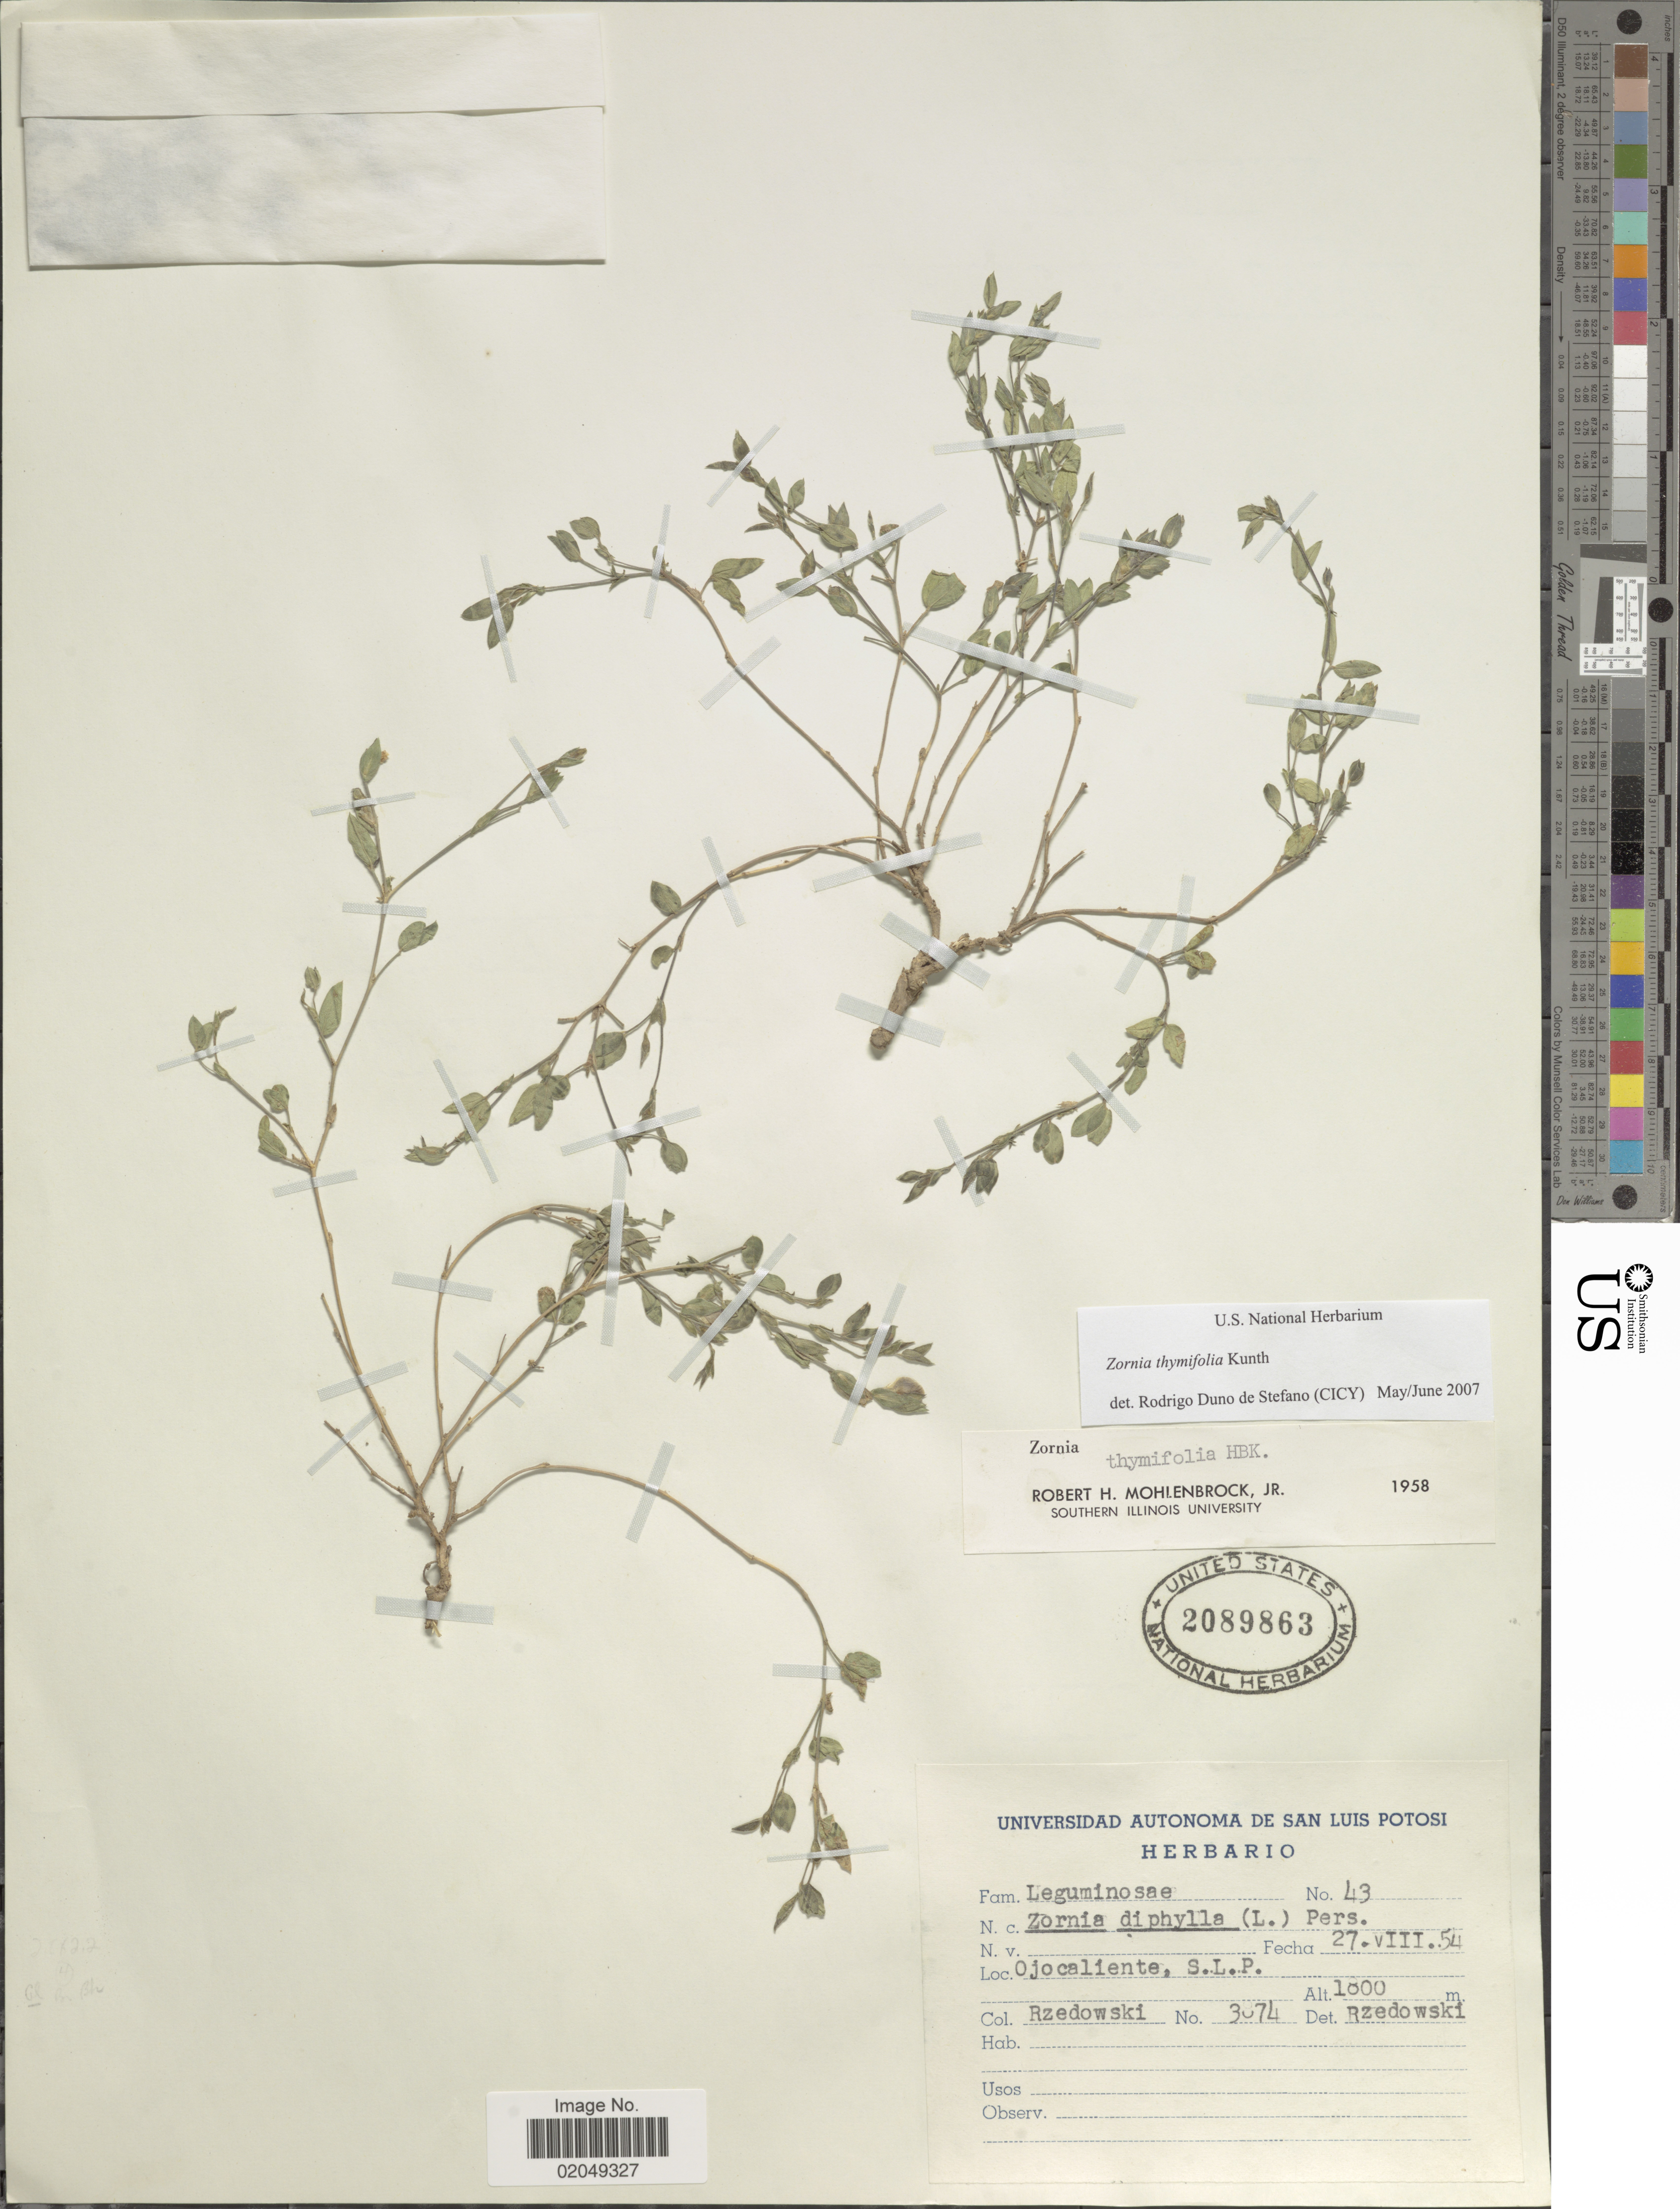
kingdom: Plantae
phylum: Tracheophyta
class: Magnoliopsida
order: Fabales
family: Fabaceae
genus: Zornia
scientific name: Zornia thymifolia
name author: Kunth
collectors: Rzedowski, --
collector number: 3874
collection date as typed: Transcribed d/m/y: 27/8/54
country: Mexico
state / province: San Luis Potosí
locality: Ojocaliente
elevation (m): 1800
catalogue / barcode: US 2089863